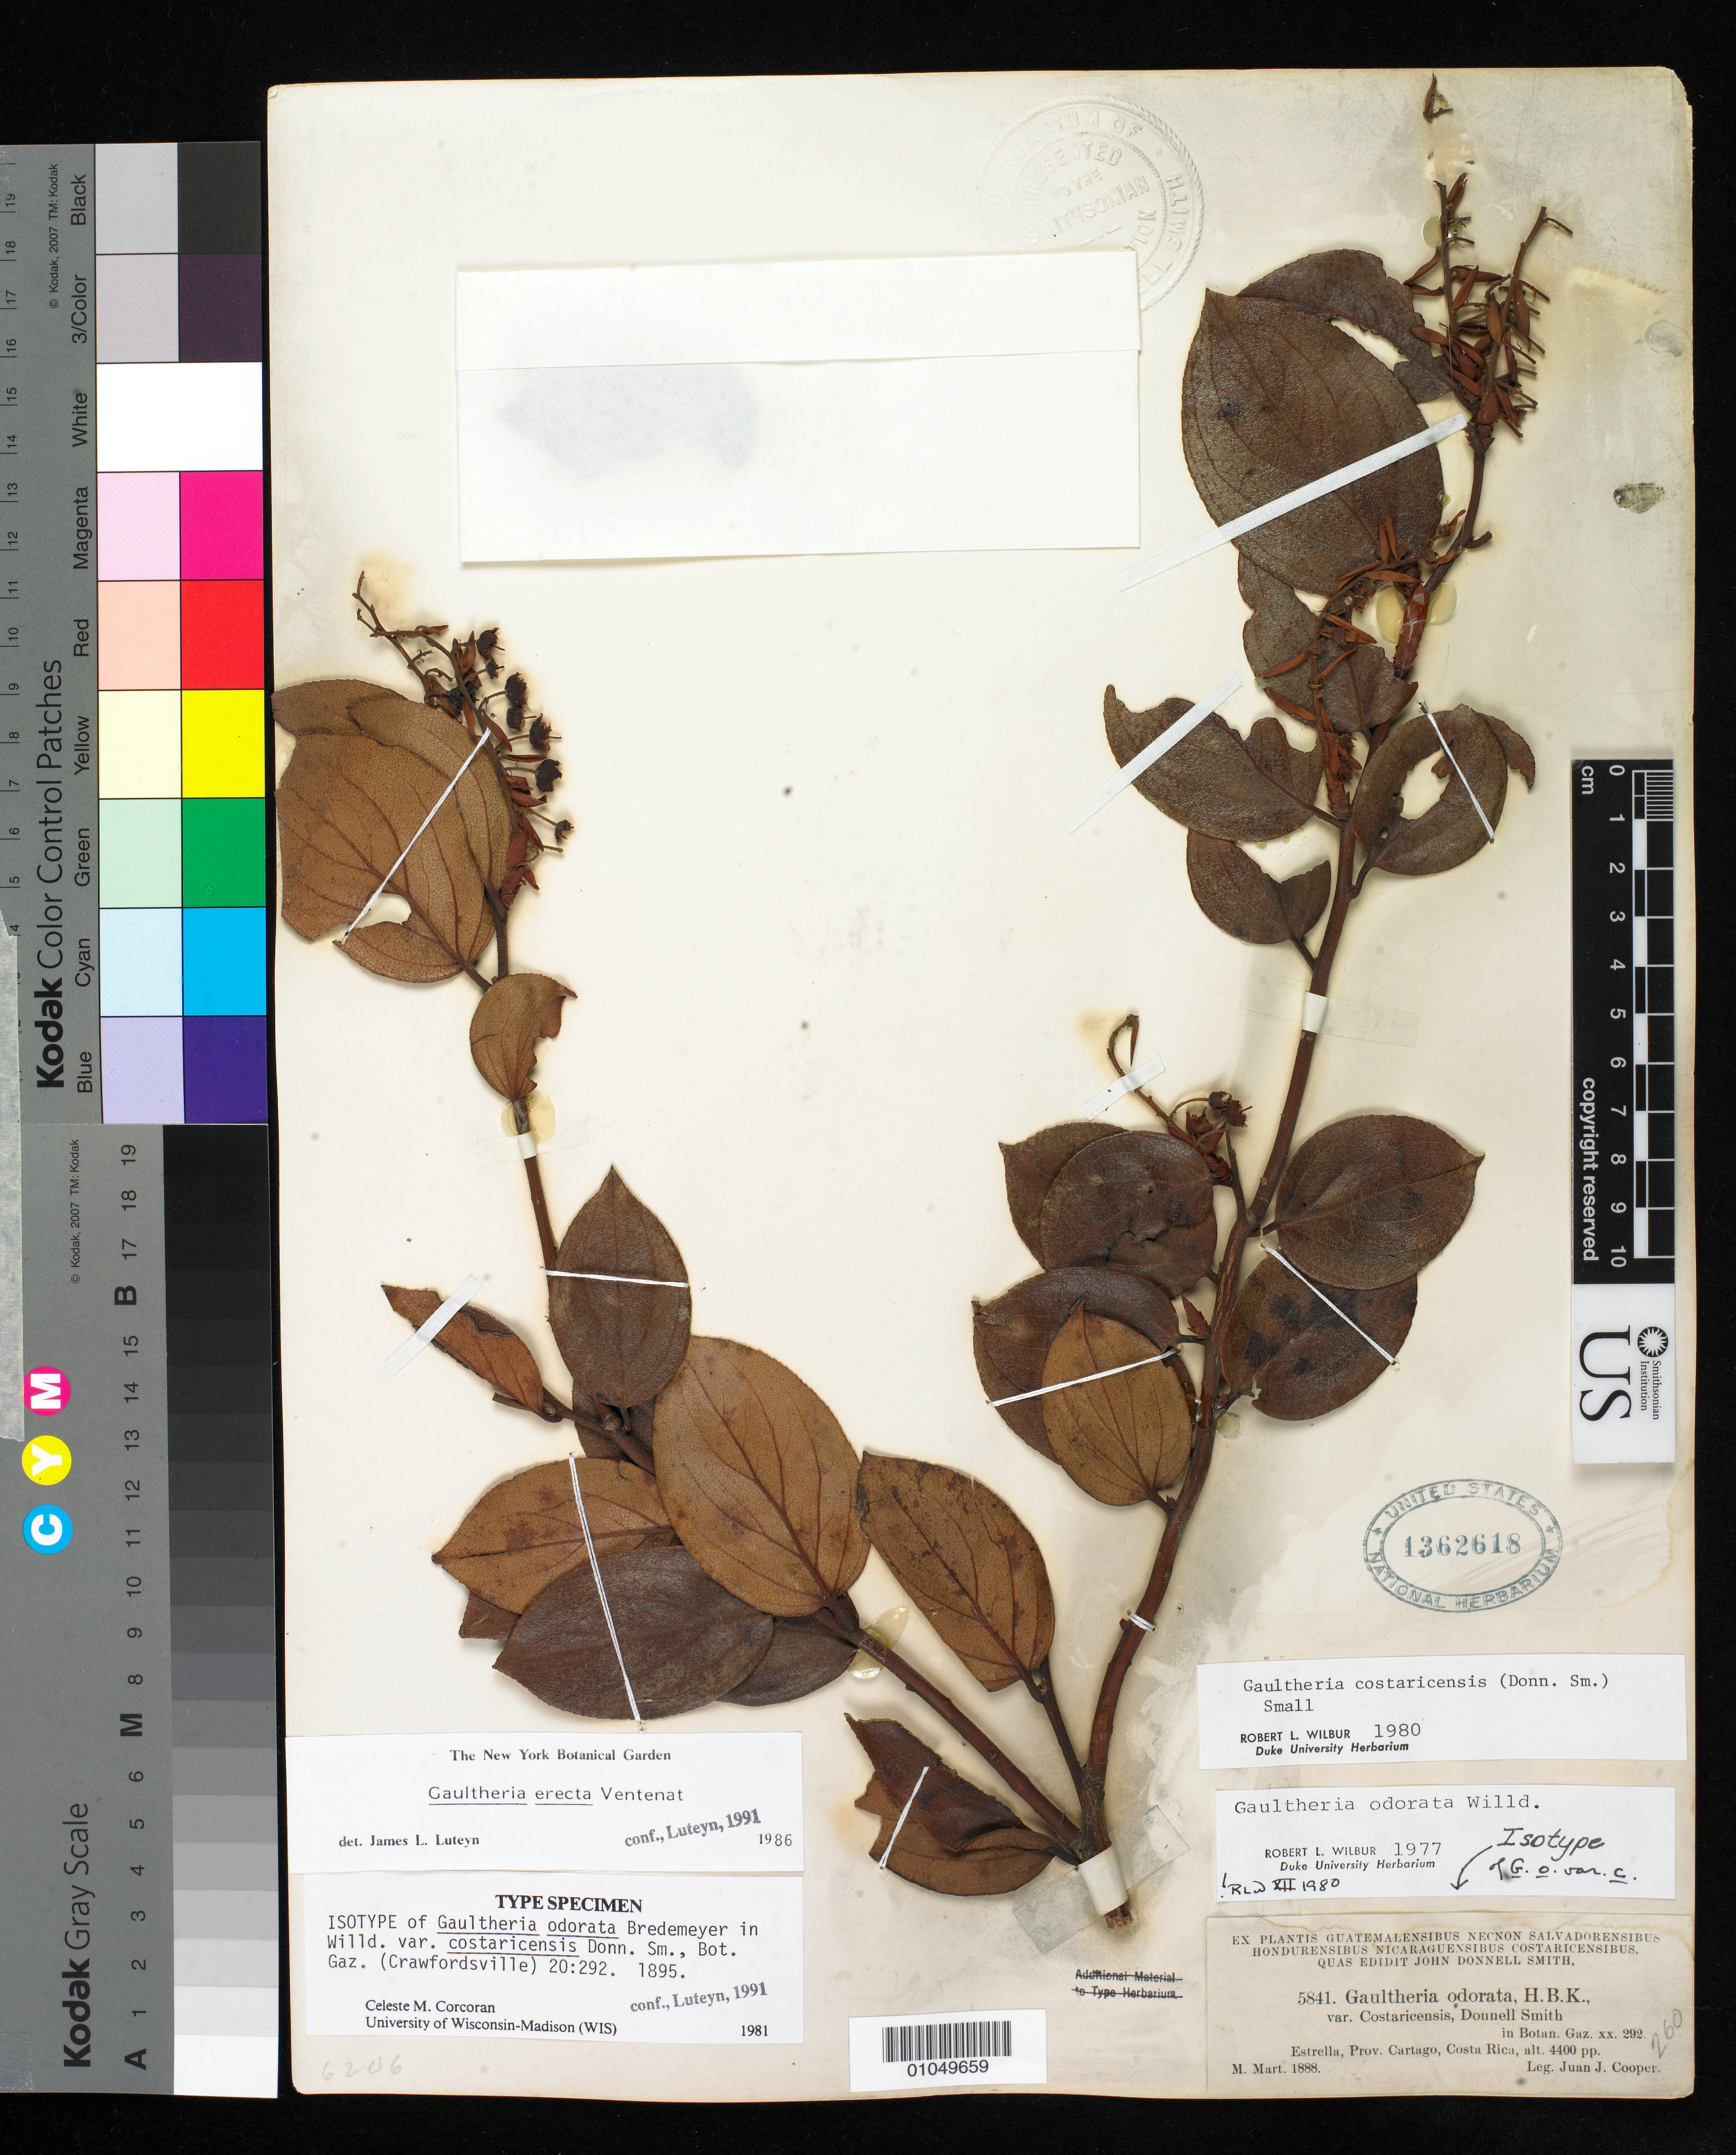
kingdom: Plantae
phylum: Tracheophyta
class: Magnoliopsida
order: Ericales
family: Ericaceae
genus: Gaultheria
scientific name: Gaultheria odorata var. costaricensis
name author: Donn. Sm.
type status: Isolectotype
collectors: J. J. Cooper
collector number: J.D.S. 5841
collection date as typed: Mar 1888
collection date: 1888-03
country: Costa Rica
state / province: Cartago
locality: Estrella, Prov. Cartago.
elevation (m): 1341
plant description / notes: One of three sheets received ex John Donnell Smith herbarium.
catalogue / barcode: US 1362618